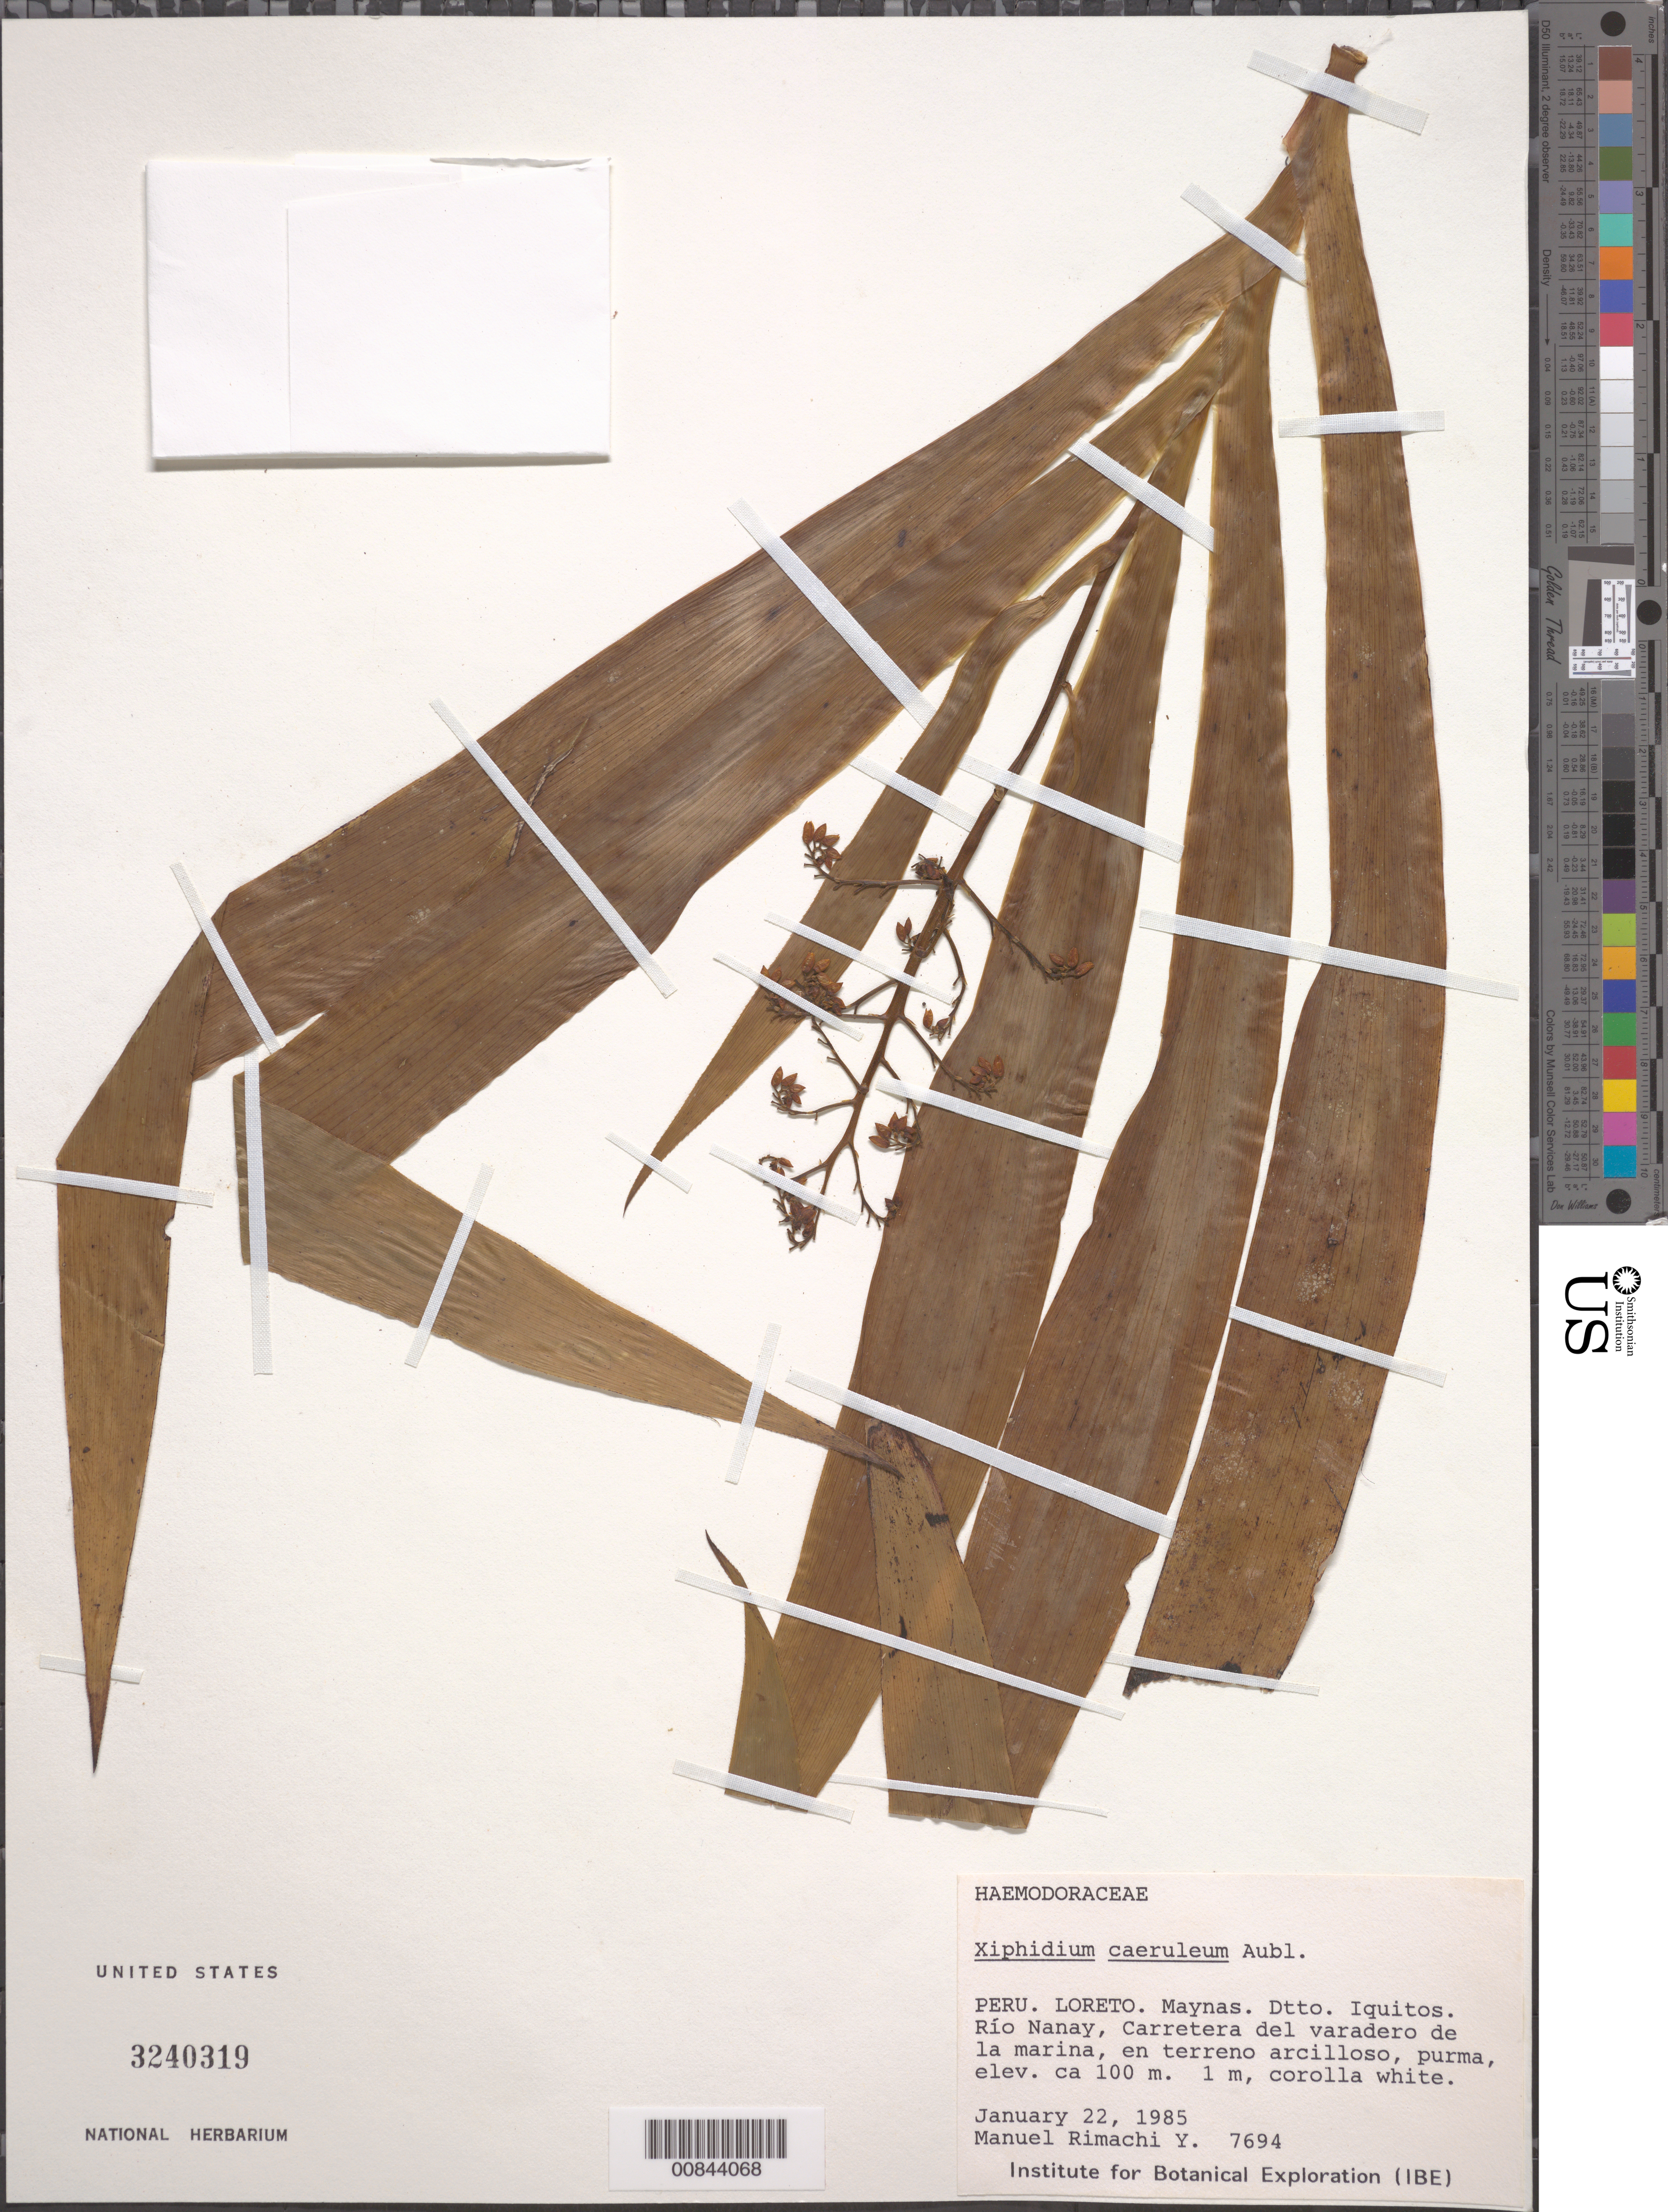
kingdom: Plantae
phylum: Tracheophyta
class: Liliopsida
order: Commelinales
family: Haemodoraceae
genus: Xiphidium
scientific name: Xiphidium caeruleum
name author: Aubl.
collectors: M. Rimachi Y.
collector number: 7694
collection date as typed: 22 Jan 1985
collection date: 1985-01-22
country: Peru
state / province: Loreto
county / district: Maynas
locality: Iquitos, Rio Nanay, Carretera del varadero de la marina.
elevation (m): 100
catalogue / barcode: US 3240319